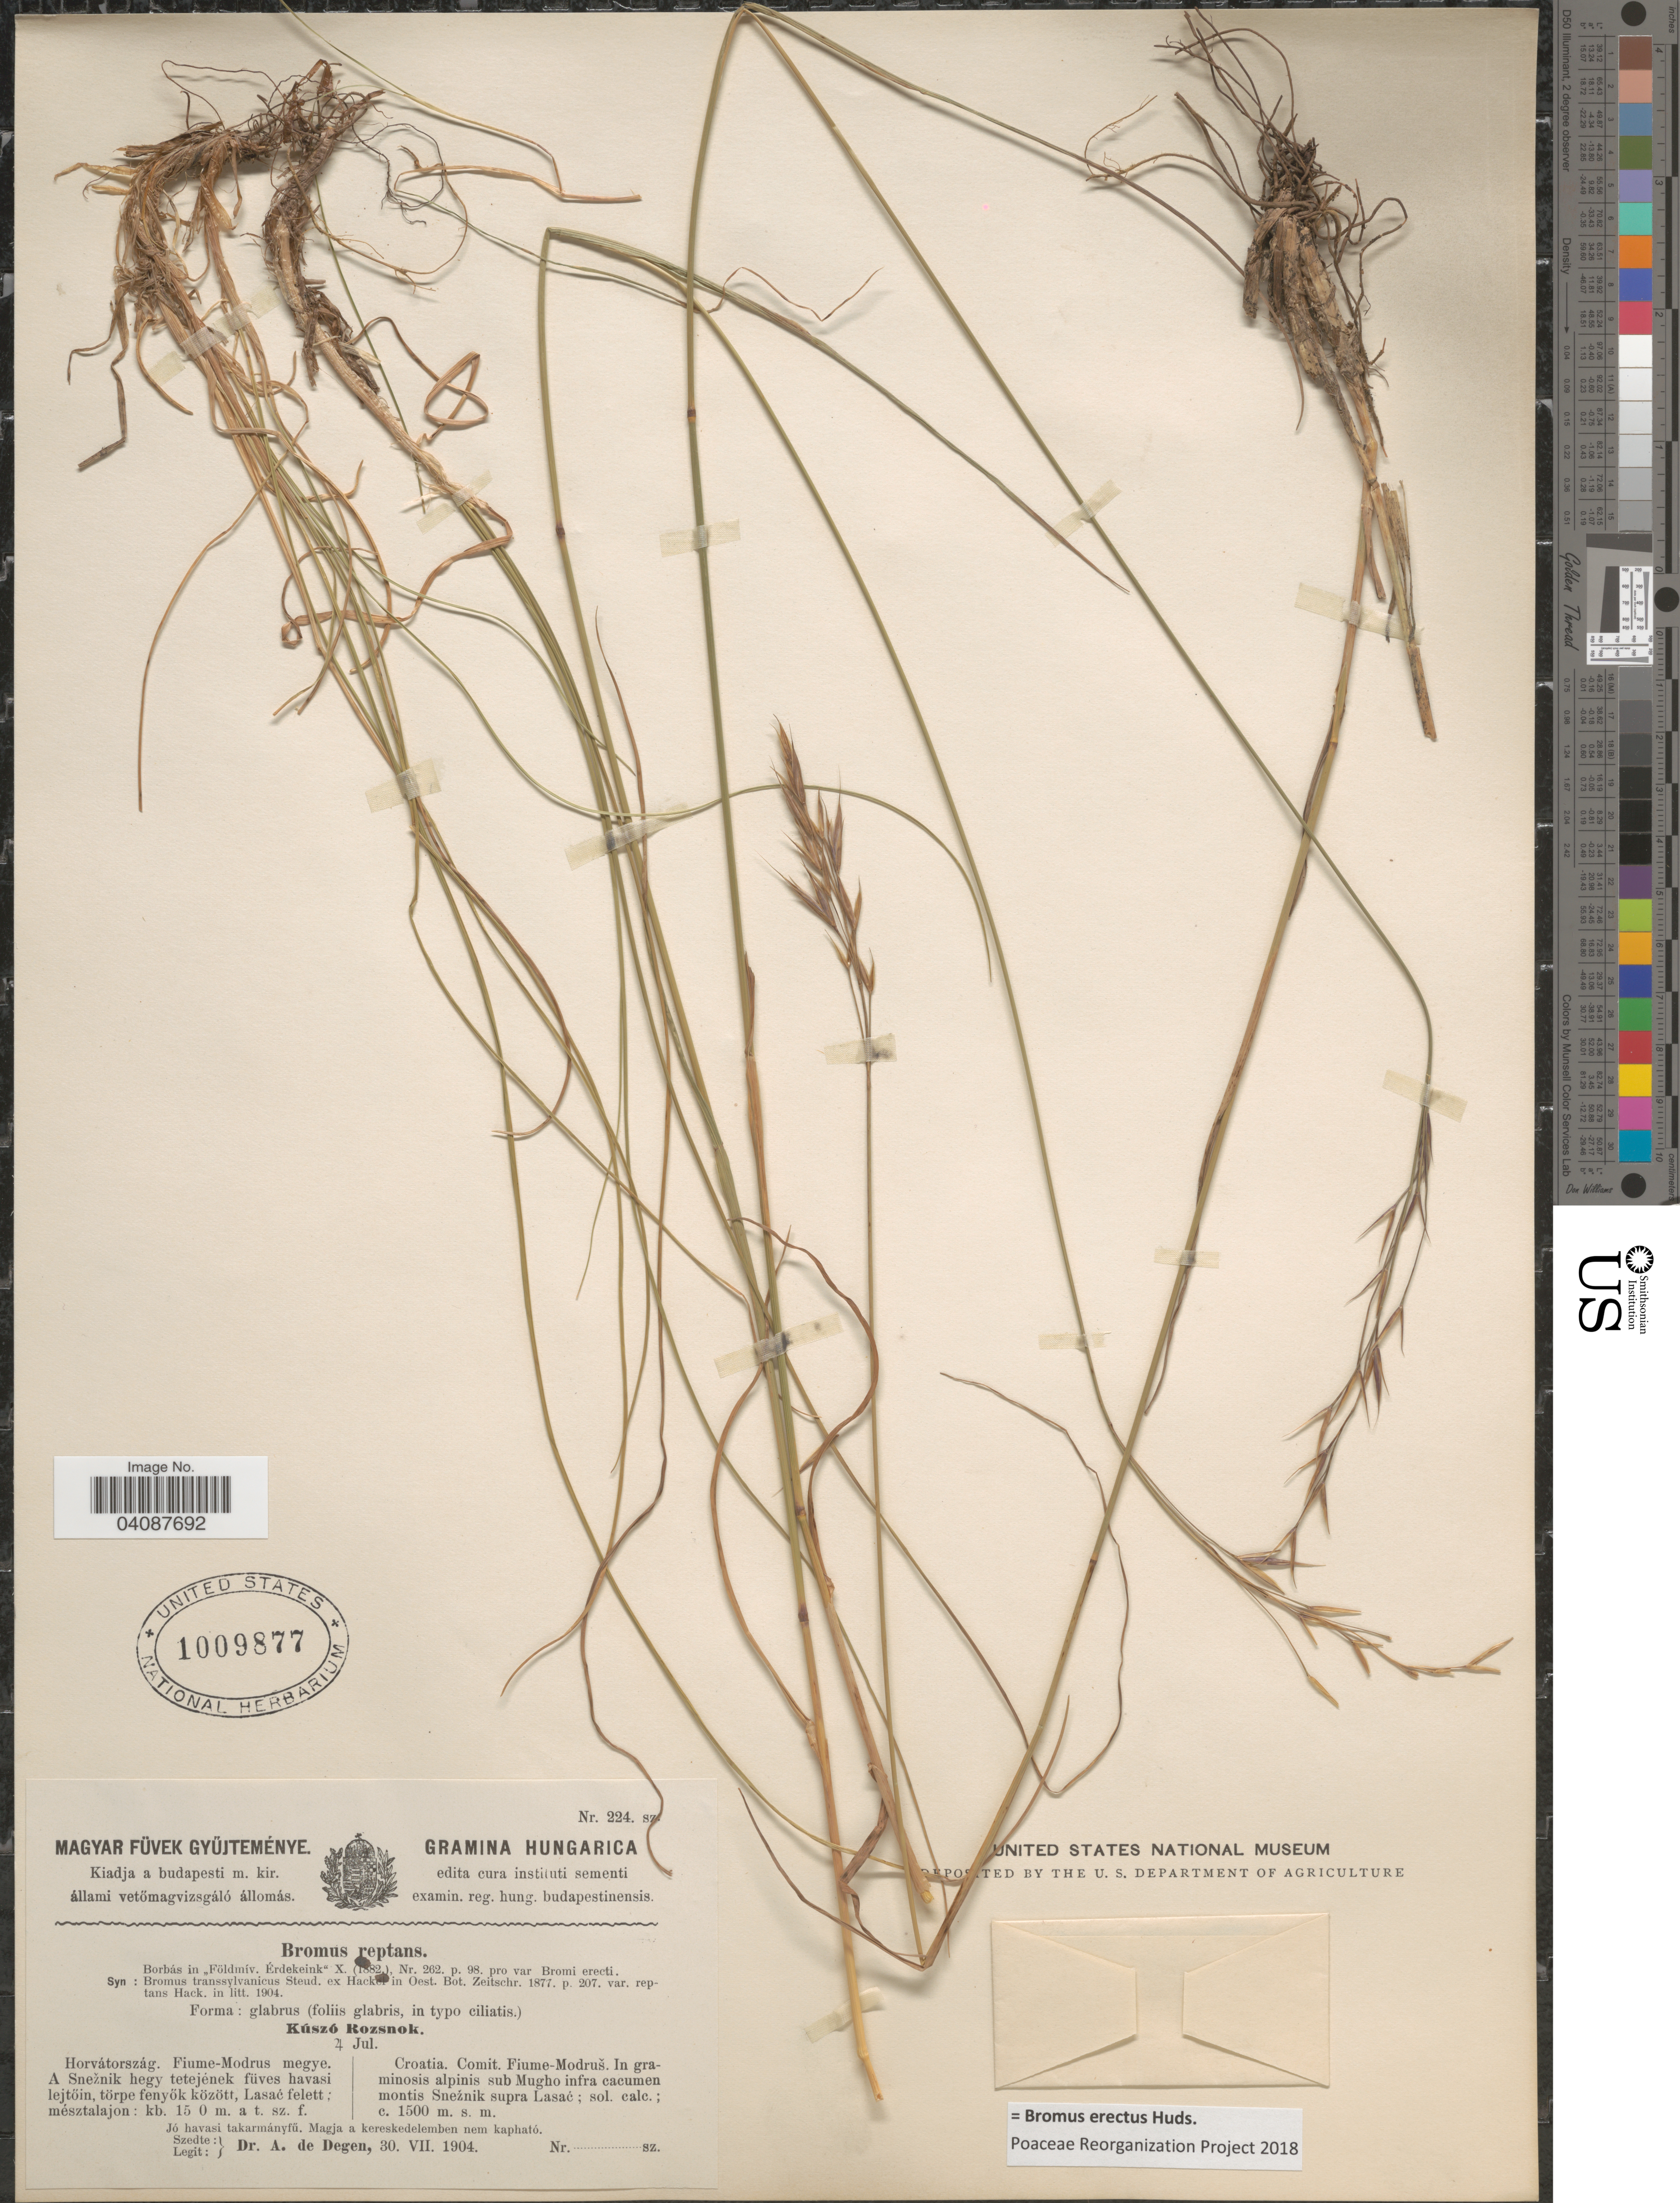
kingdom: Plantae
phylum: Tracheophyta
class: Liliopsida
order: Poales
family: Poaceae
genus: Bromus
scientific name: Bromus erectus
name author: Huds.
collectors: A. Degen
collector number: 224?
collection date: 1904-07-30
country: Croatia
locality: Comit. Fiume-Modruš. In graminosis alpinis sub Mugho infra cacumen montis Sneźnik supra Lasać.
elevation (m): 1500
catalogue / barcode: US 1009877